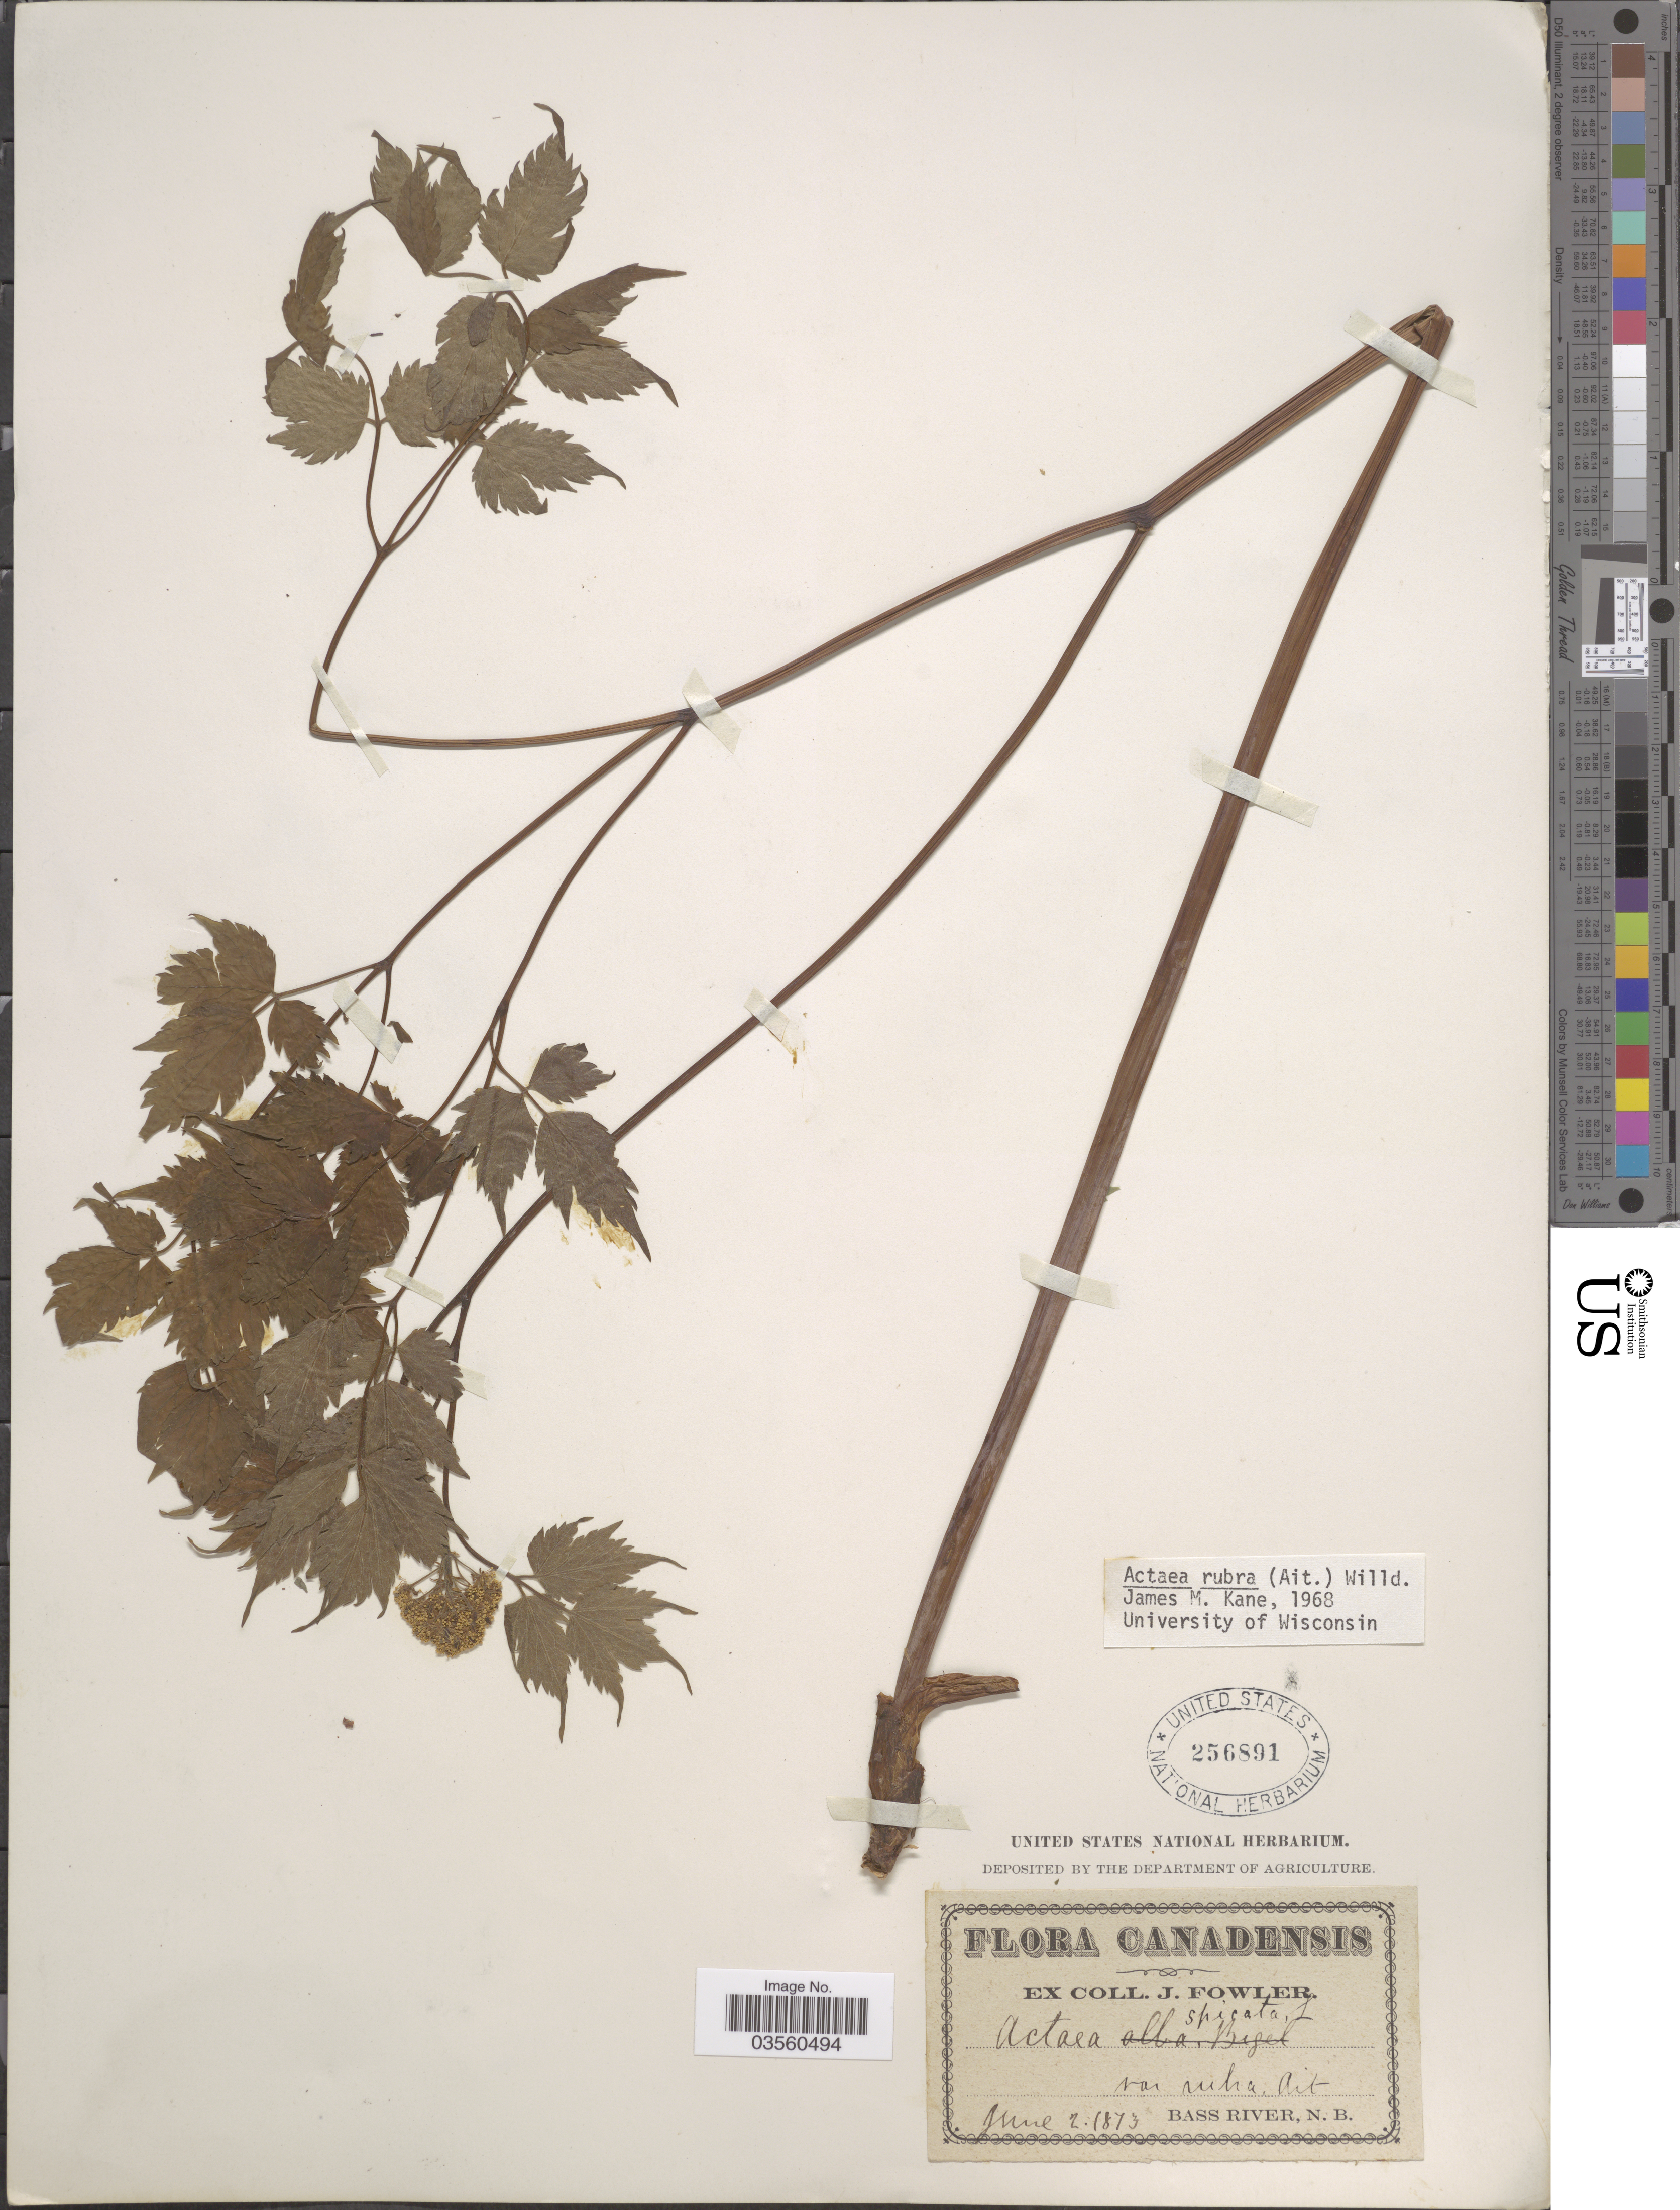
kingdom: Plantae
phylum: Tracheophyta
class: Magnoliopsida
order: Ranunculales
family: Ranunculaceae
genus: Actaea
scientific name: Actaea rubra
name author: (Aiton) Willd.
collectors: J. Fowler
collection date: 1873-06-02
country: Canada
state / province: New Brunswick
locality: Bass River.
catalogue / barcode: US 256891